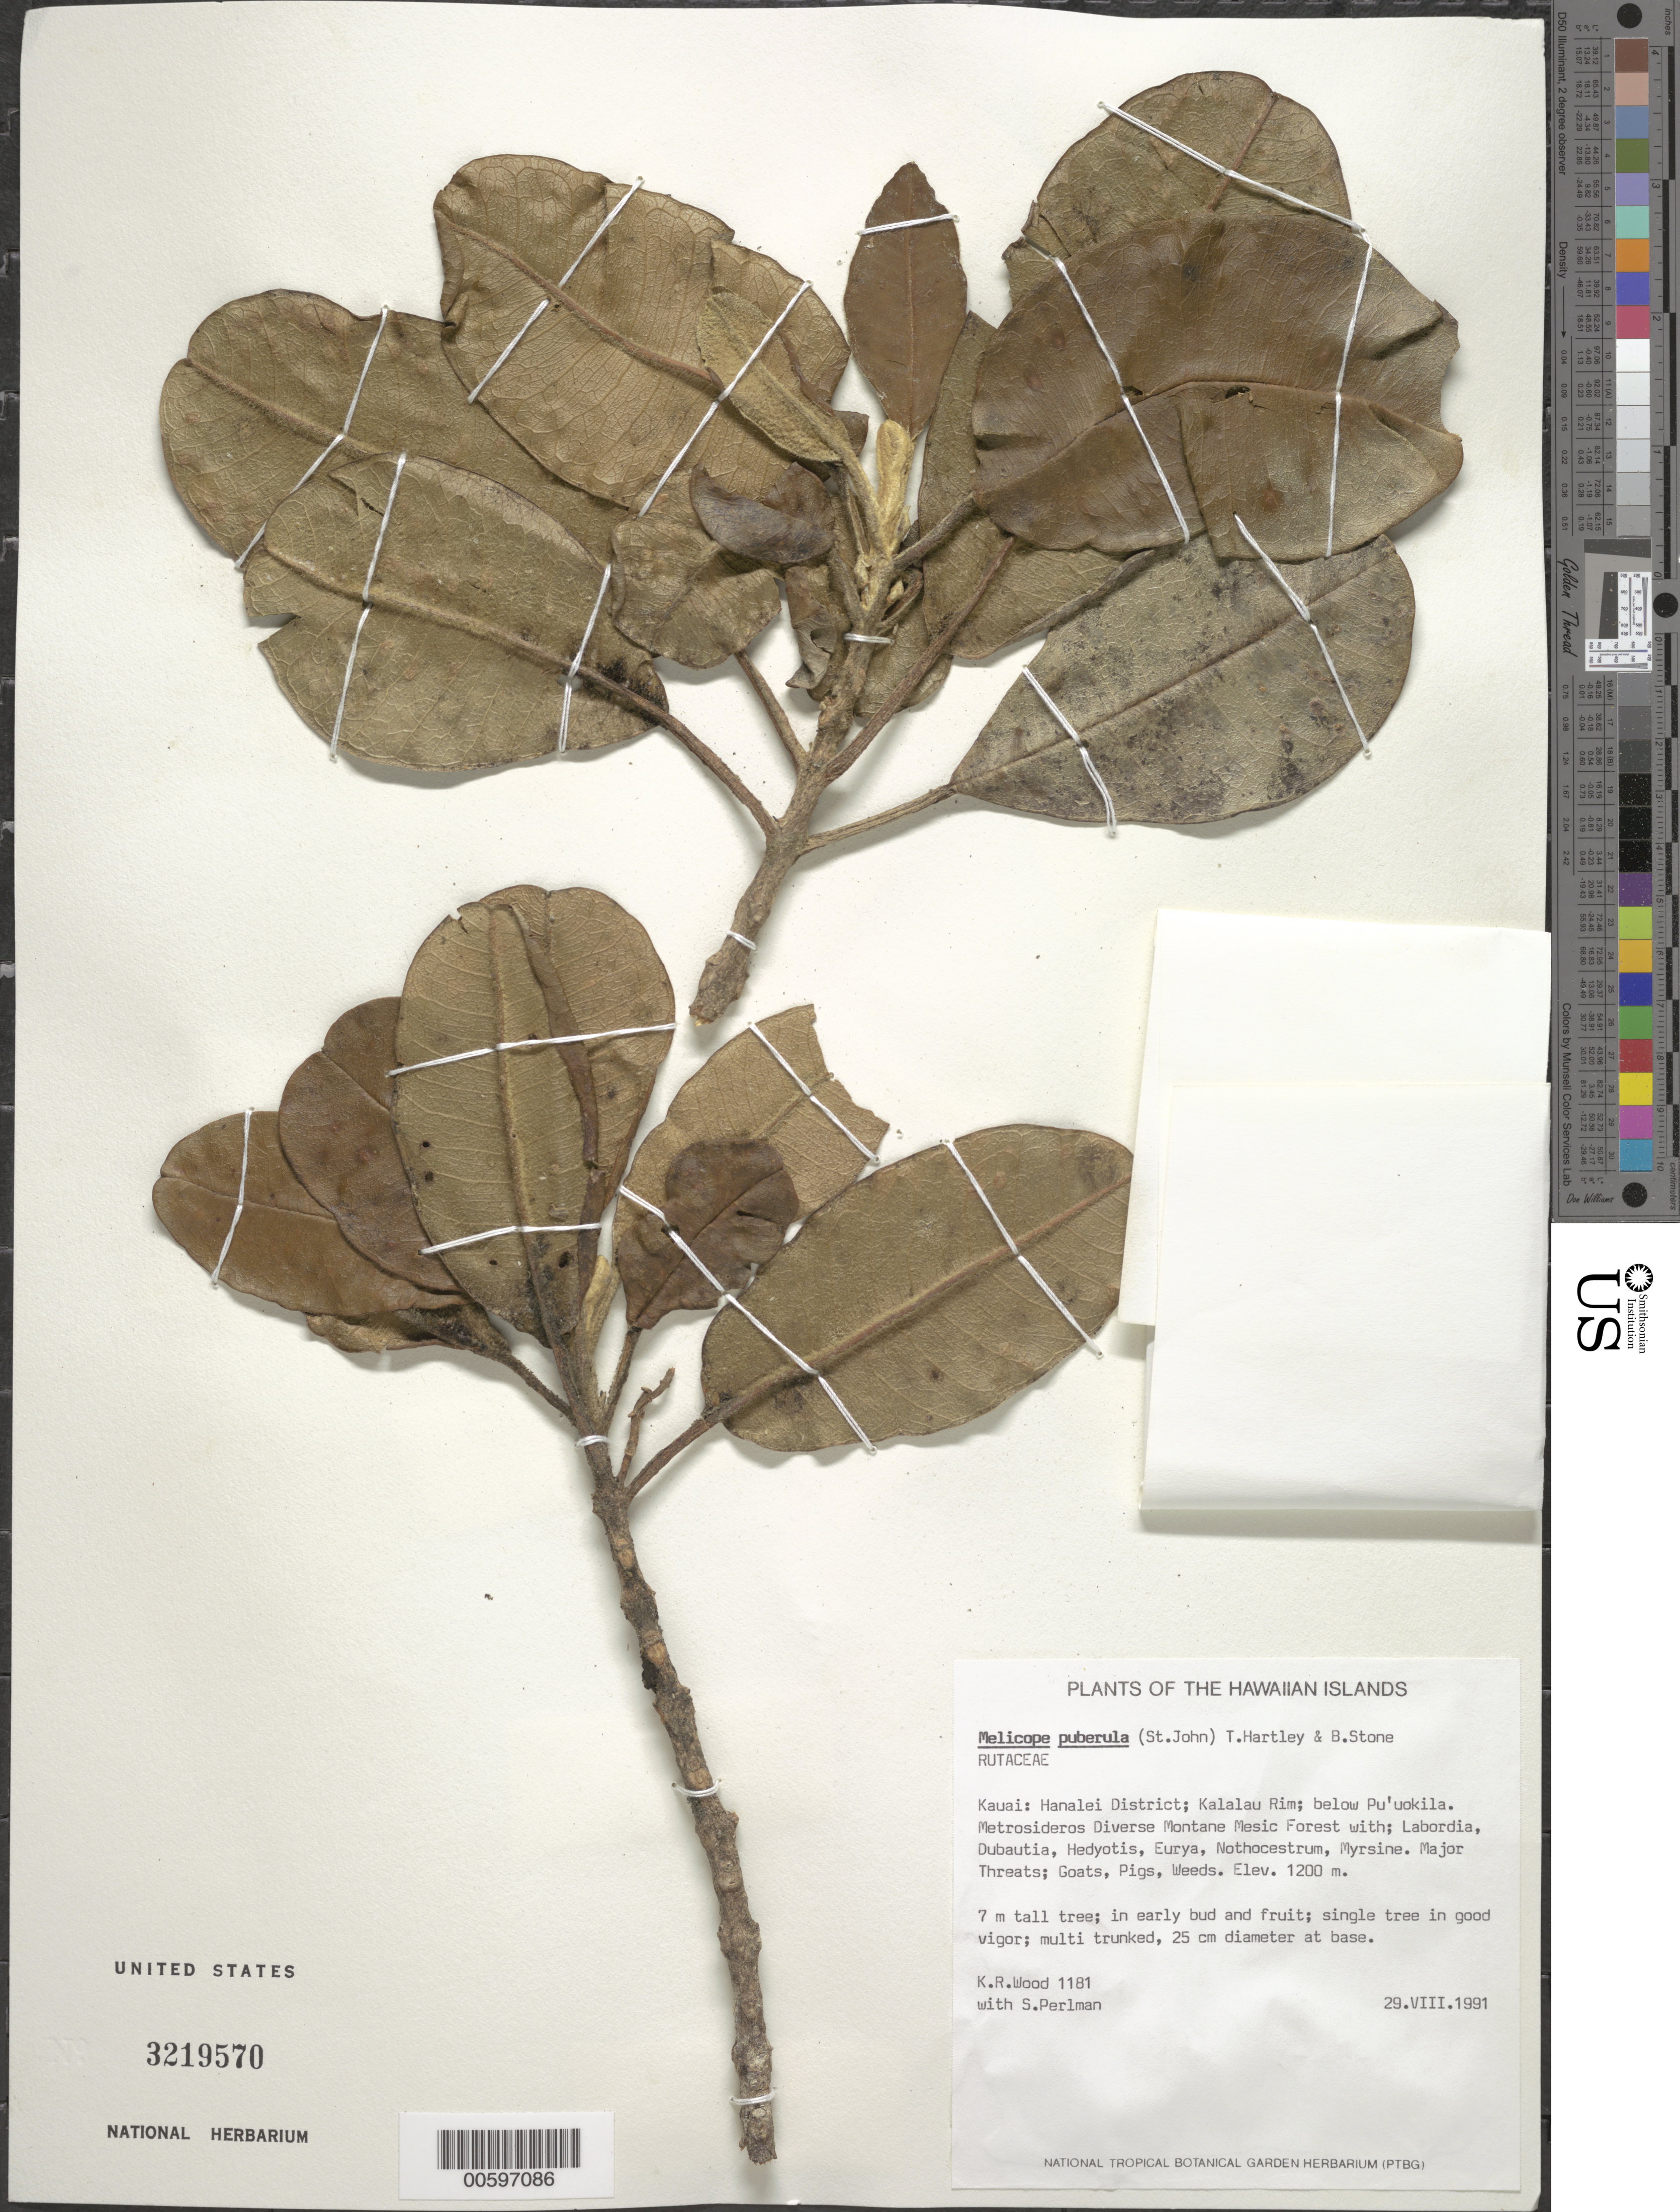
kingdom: Plantae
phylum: Tracheophyta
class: Magnoliopsida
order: Sapindales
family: Rutaceae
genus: Melicope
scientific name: Melicope puberula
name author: (H. St. John) T.G. Hartley & B.C. Stone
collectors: K. R. Wood & S. P. Perlman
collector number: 1181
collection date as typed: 29 Aug 1991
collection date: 1991-08-29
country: United States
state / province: Hawaii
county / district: Kauai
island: Kaua'i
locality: Hanalei Dist; Kalalau Rim; below Pu'uokila.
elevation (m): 1200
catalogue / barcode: US 3219570